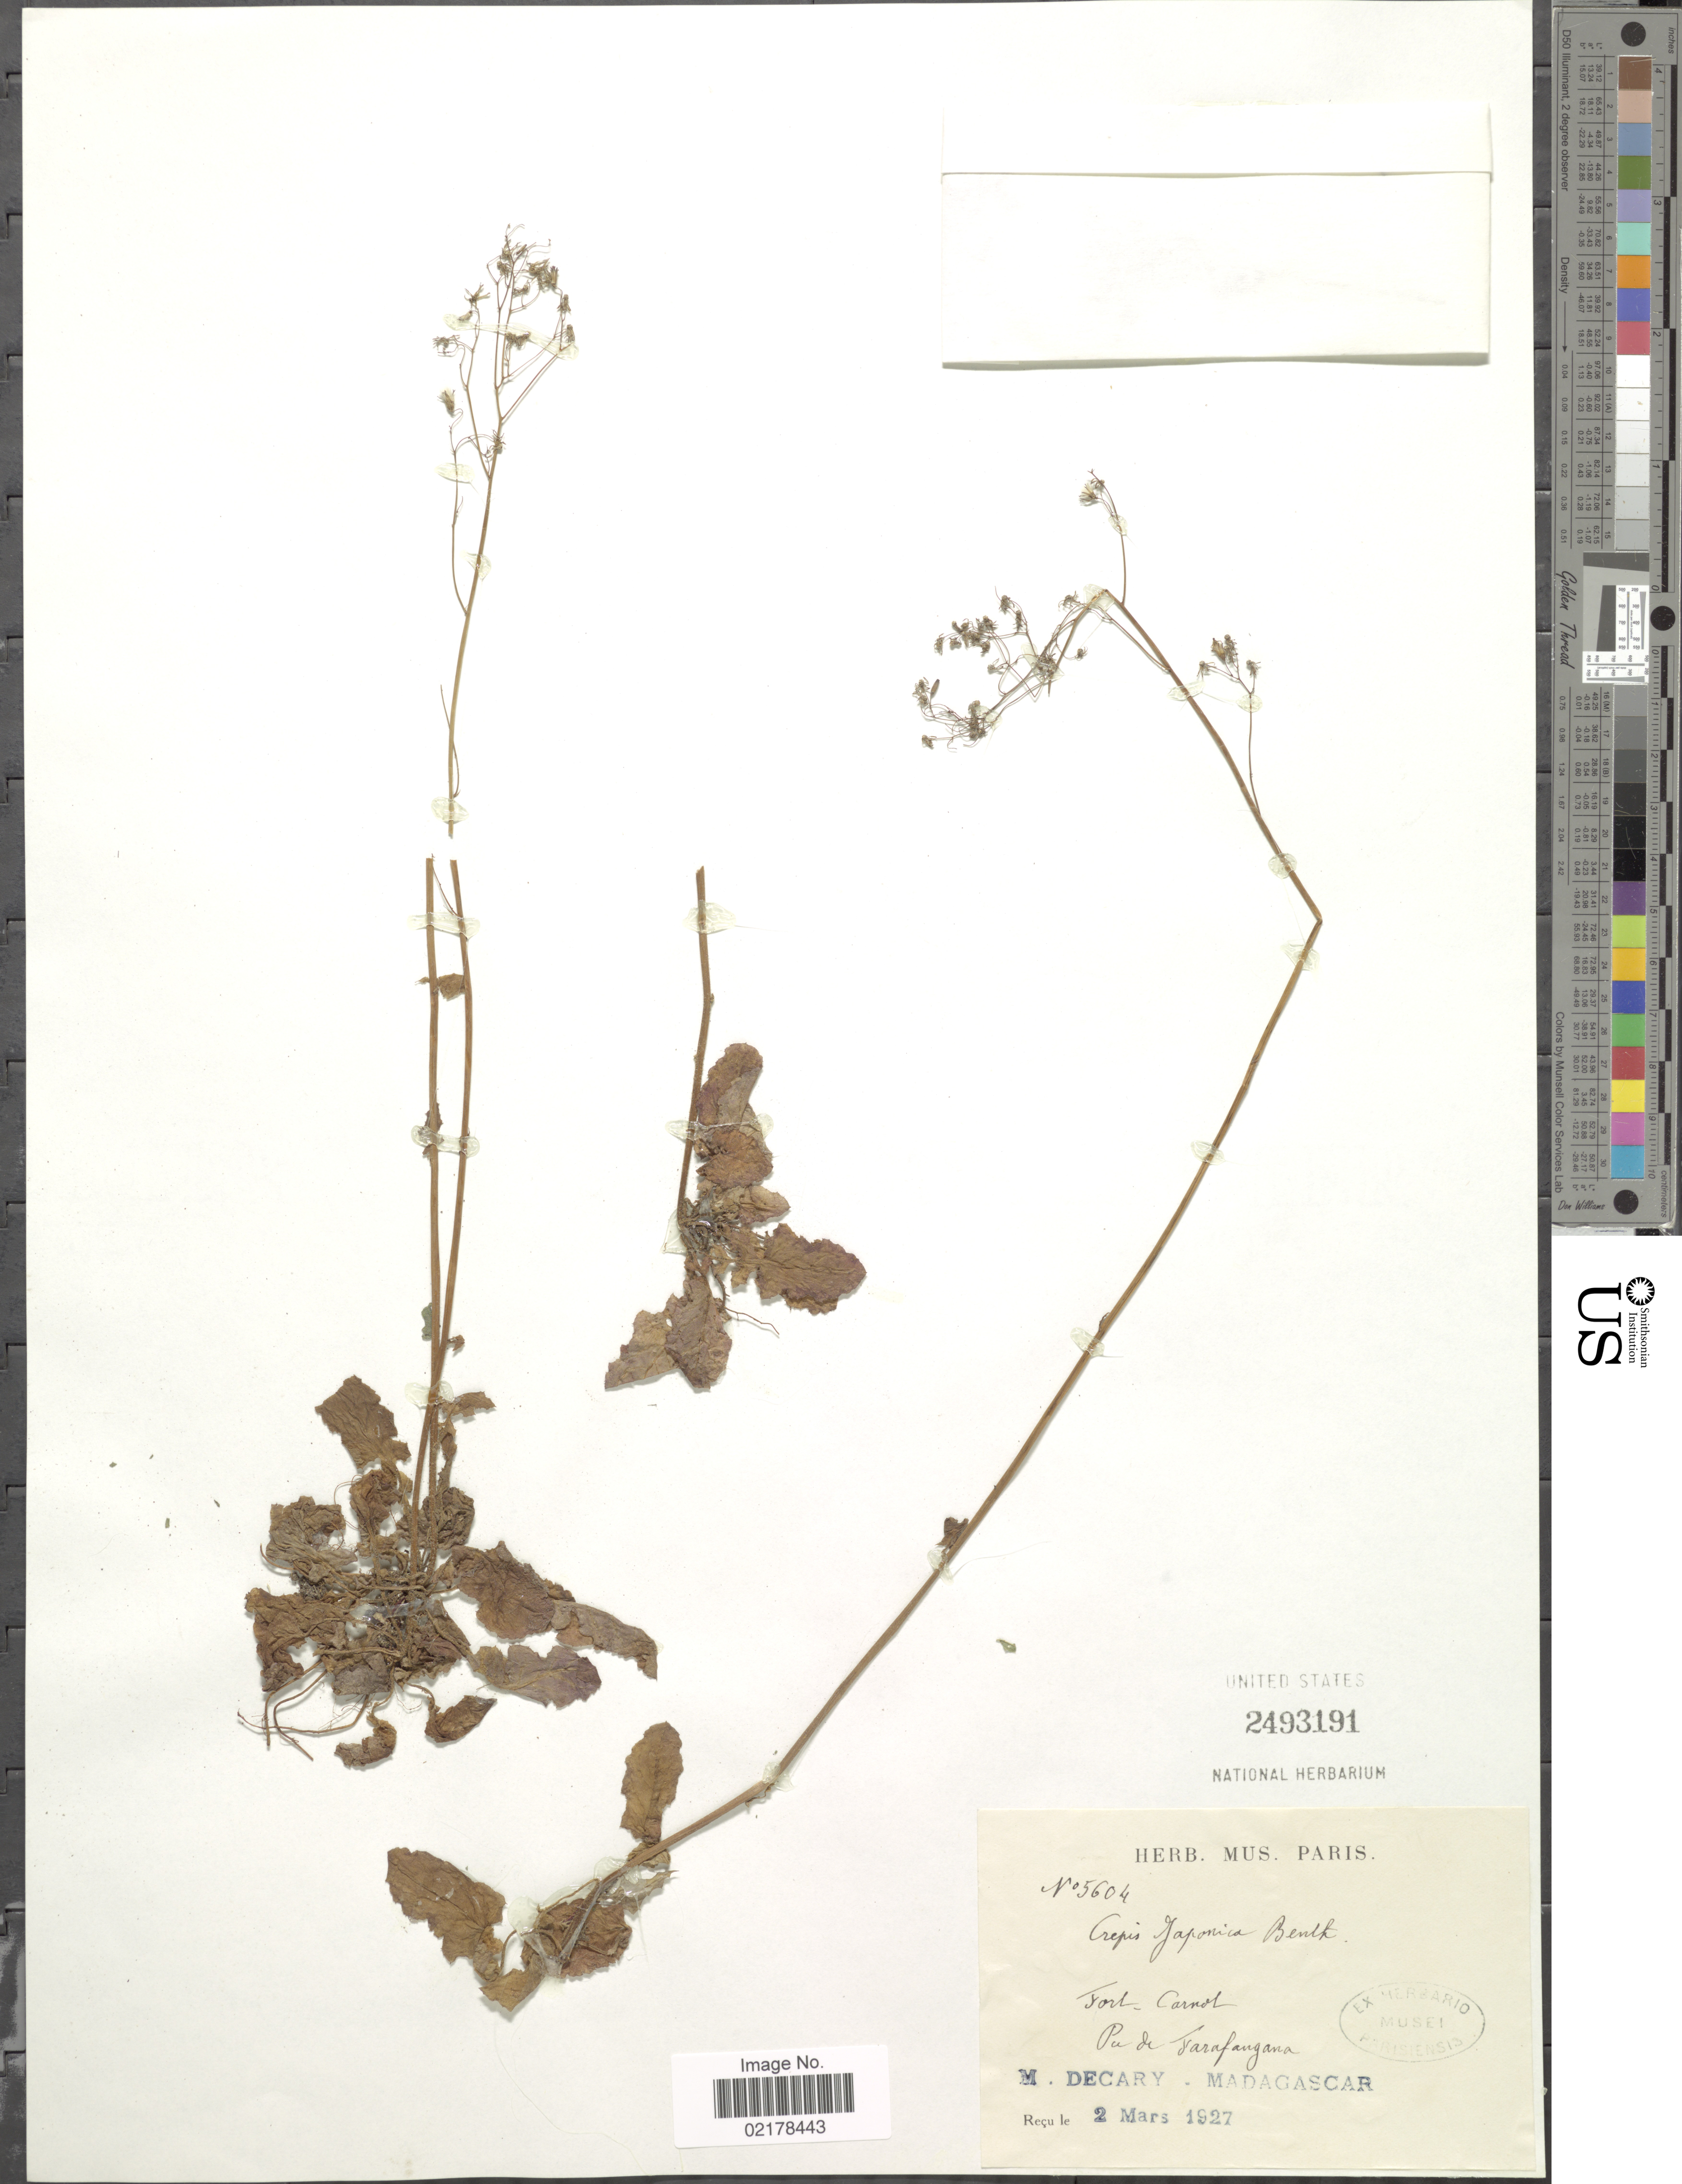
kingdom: Plantae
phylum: Tracheophyta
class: Magnoliopsida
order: Asterales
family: Asteraceae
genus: Youngia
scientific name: Youngia japonica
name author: (L.) DC.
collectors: R. Decary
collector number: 5604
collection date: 1927-03-02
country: Madagascar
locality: Fort-Carnot, Pce de Farafangana [Province of Farafangana]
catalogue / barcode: US 2493191